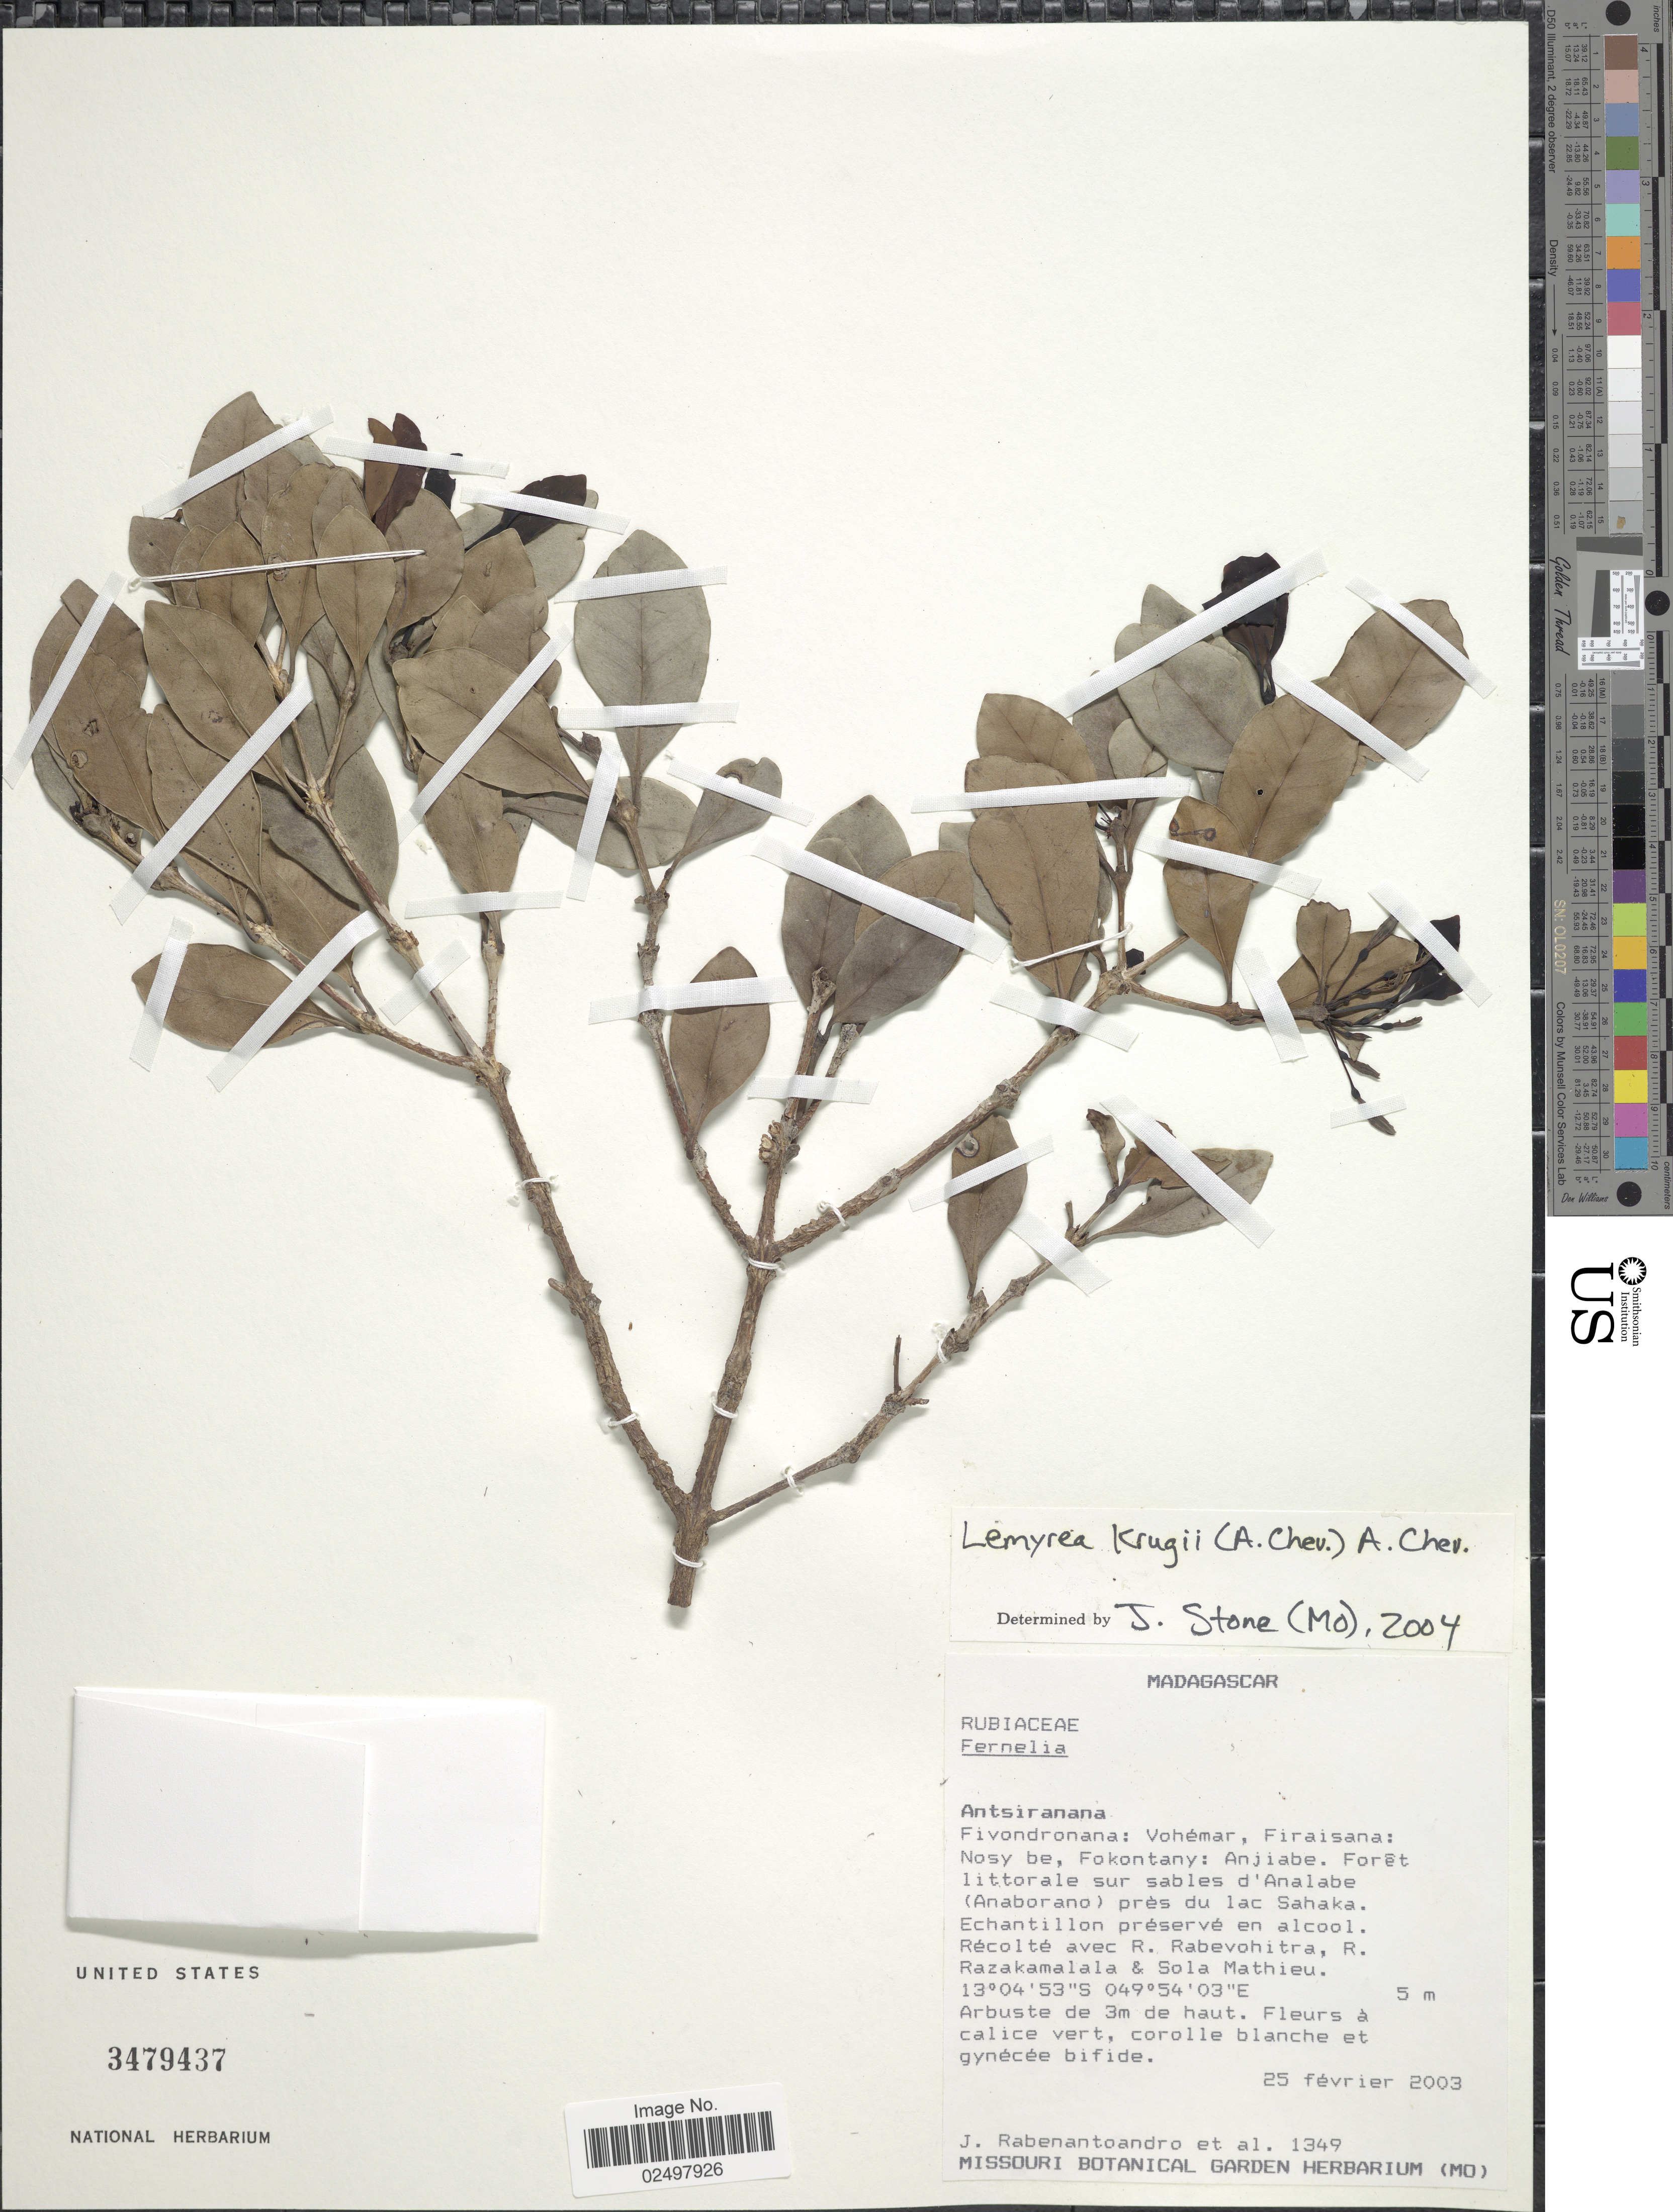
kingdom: Plantae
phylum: Tracheophyta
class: Magnoliopsida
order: Gentianales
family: Rubiaceae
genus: Lemyrea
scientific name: Lemyrea krugii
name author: (A. Chev.) A. Chev.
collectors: J. Rabenantoandro, R. Rabevohitra, R. Razakamalala & S. Mathieu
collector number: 1349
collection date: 2003-02-25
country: Madagascar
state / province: Sava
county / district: Vohémar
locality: Fivondronana: Vohemar, Firaisana: Nosy be, Fokontany: Anjiabe, Foret littorale sur sables d'Analabe (Anaborano) pres du lac Sahaka. [INTERPRETTED: Nosibe]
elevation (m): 5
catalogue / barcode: US 3479437